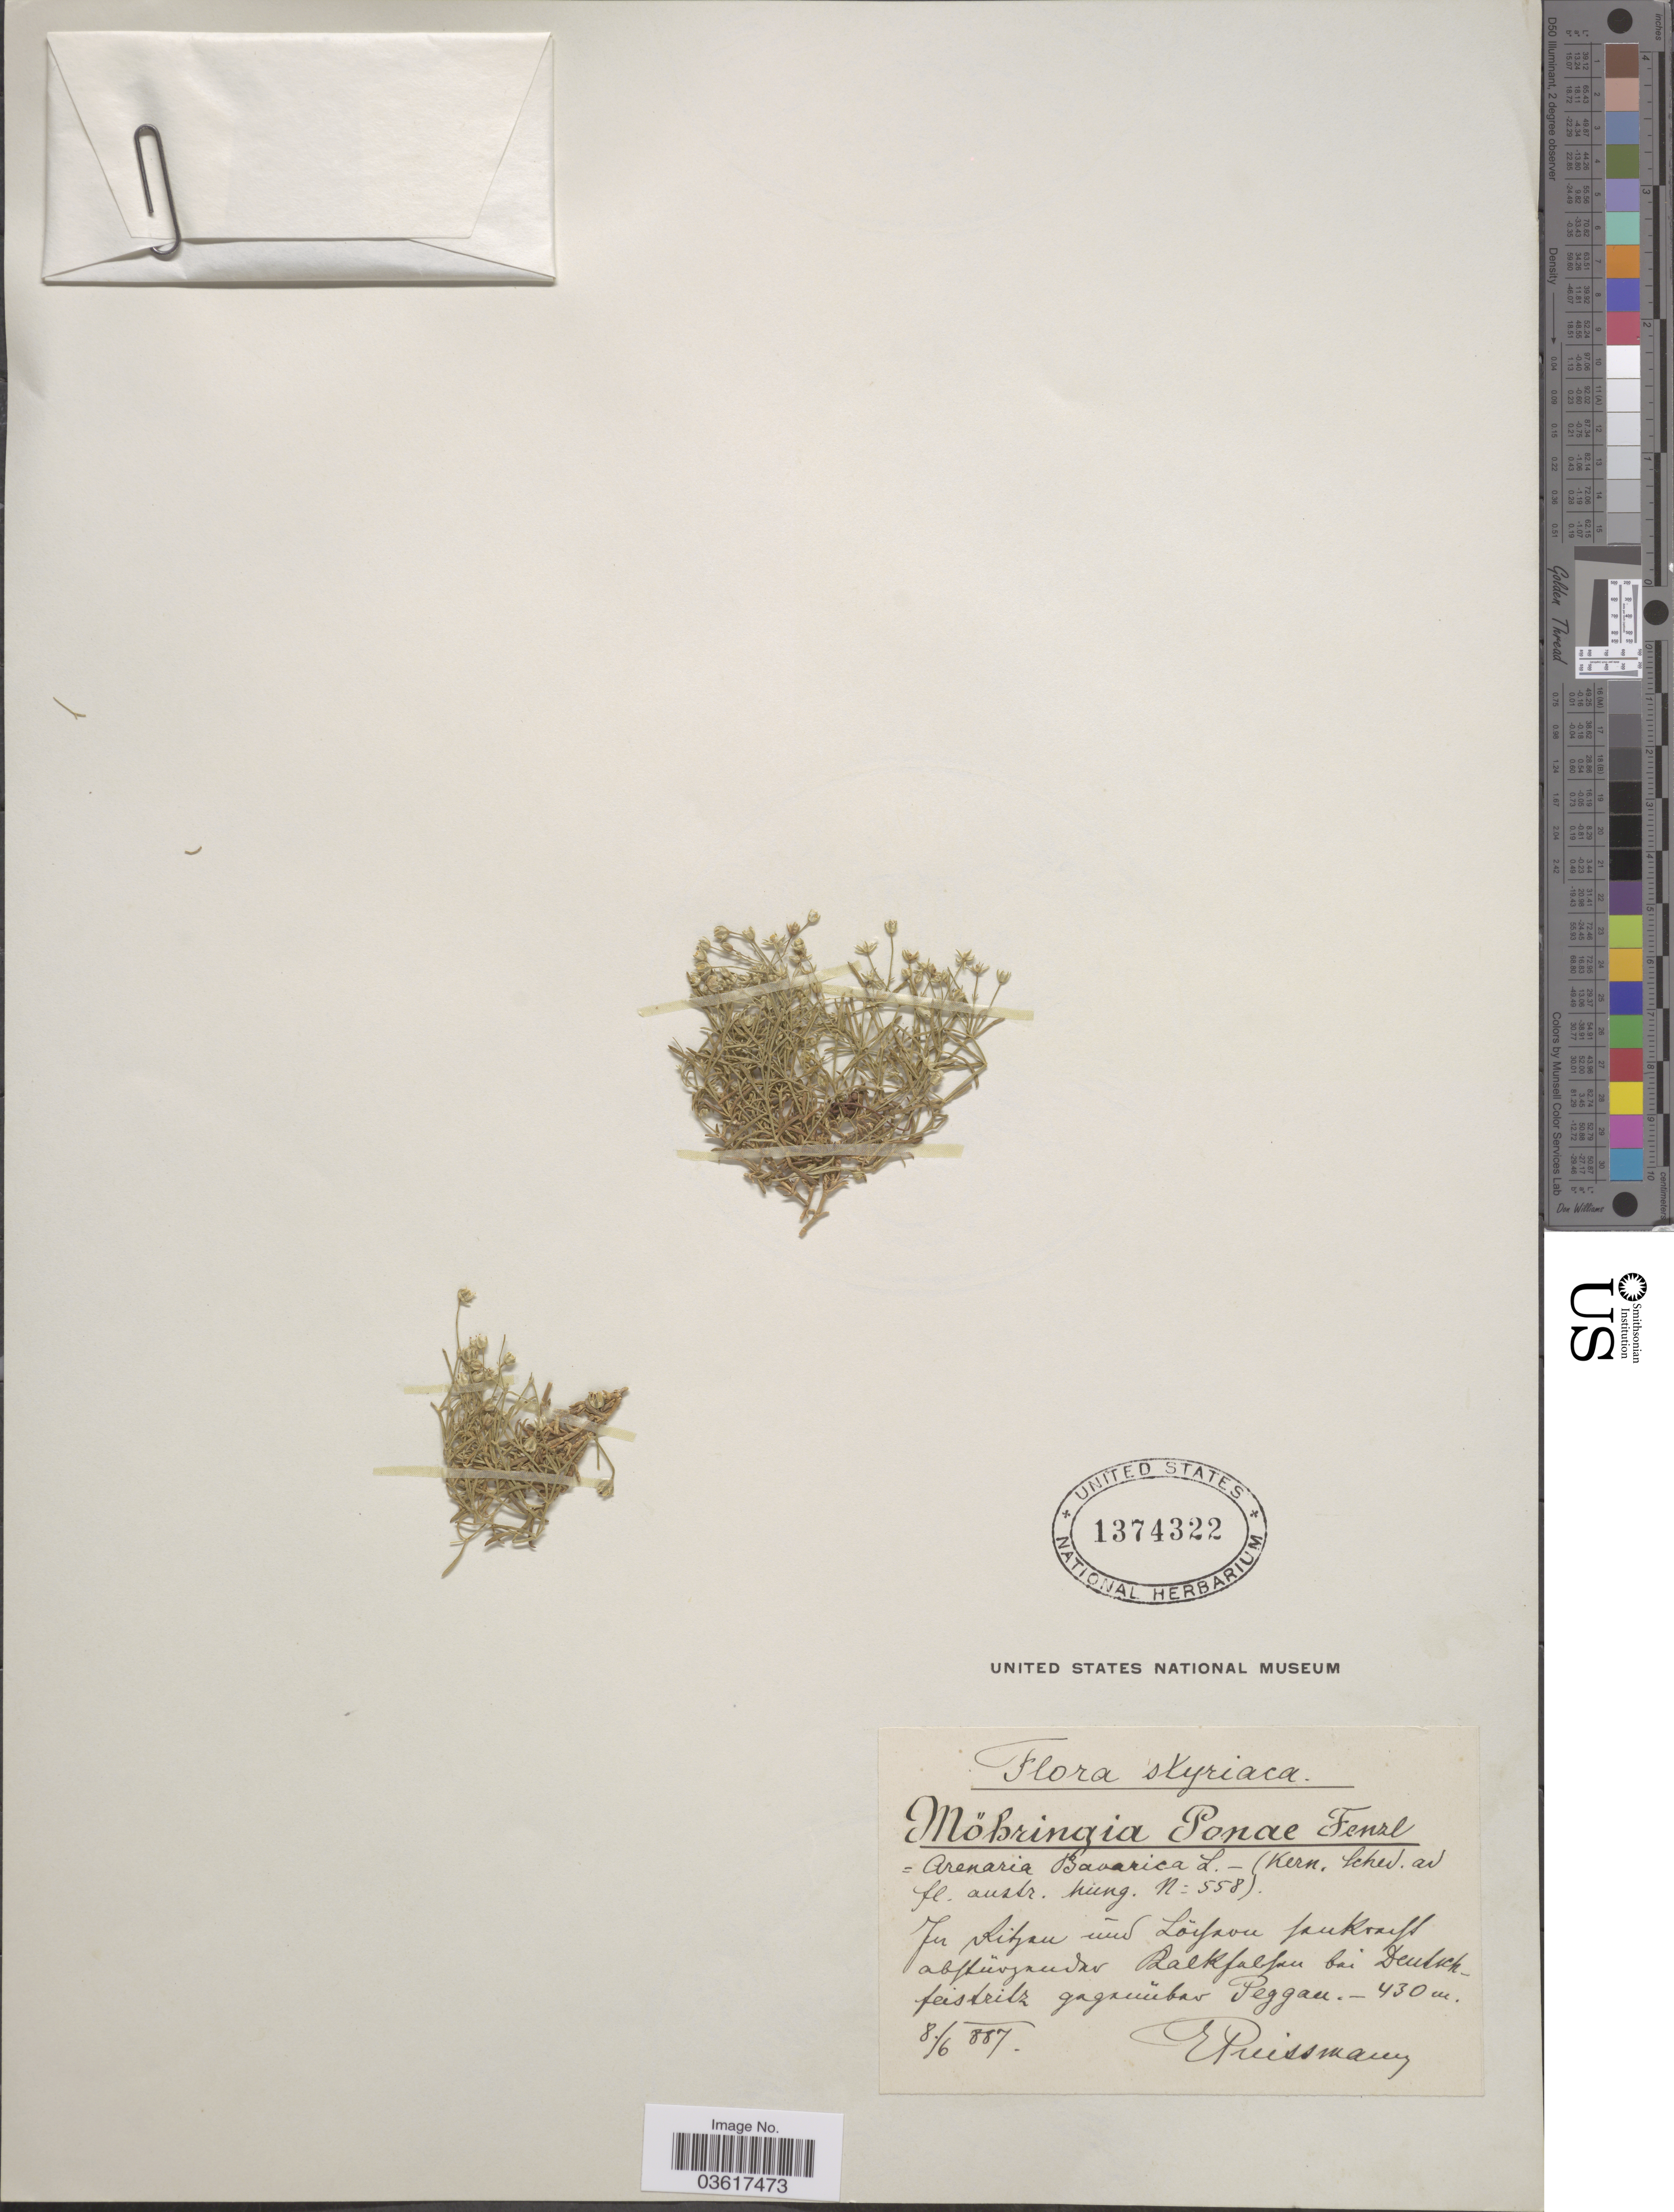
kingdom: Plantae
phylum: Tracheophyta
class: Magnoliopsida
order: Caryophyllales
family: Caryophyllaceae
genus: Moehringia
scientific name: Moehringia panae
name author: Fenzl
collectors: E. Preissmann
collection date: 1887-06-08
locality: In vlitzau und Löyzou faukrauff abflüvzuvar Ralkfalfan bei Deutsch feistritz gagruubar Peggau. [interpreted]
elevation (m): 430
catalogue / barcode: US 1374322